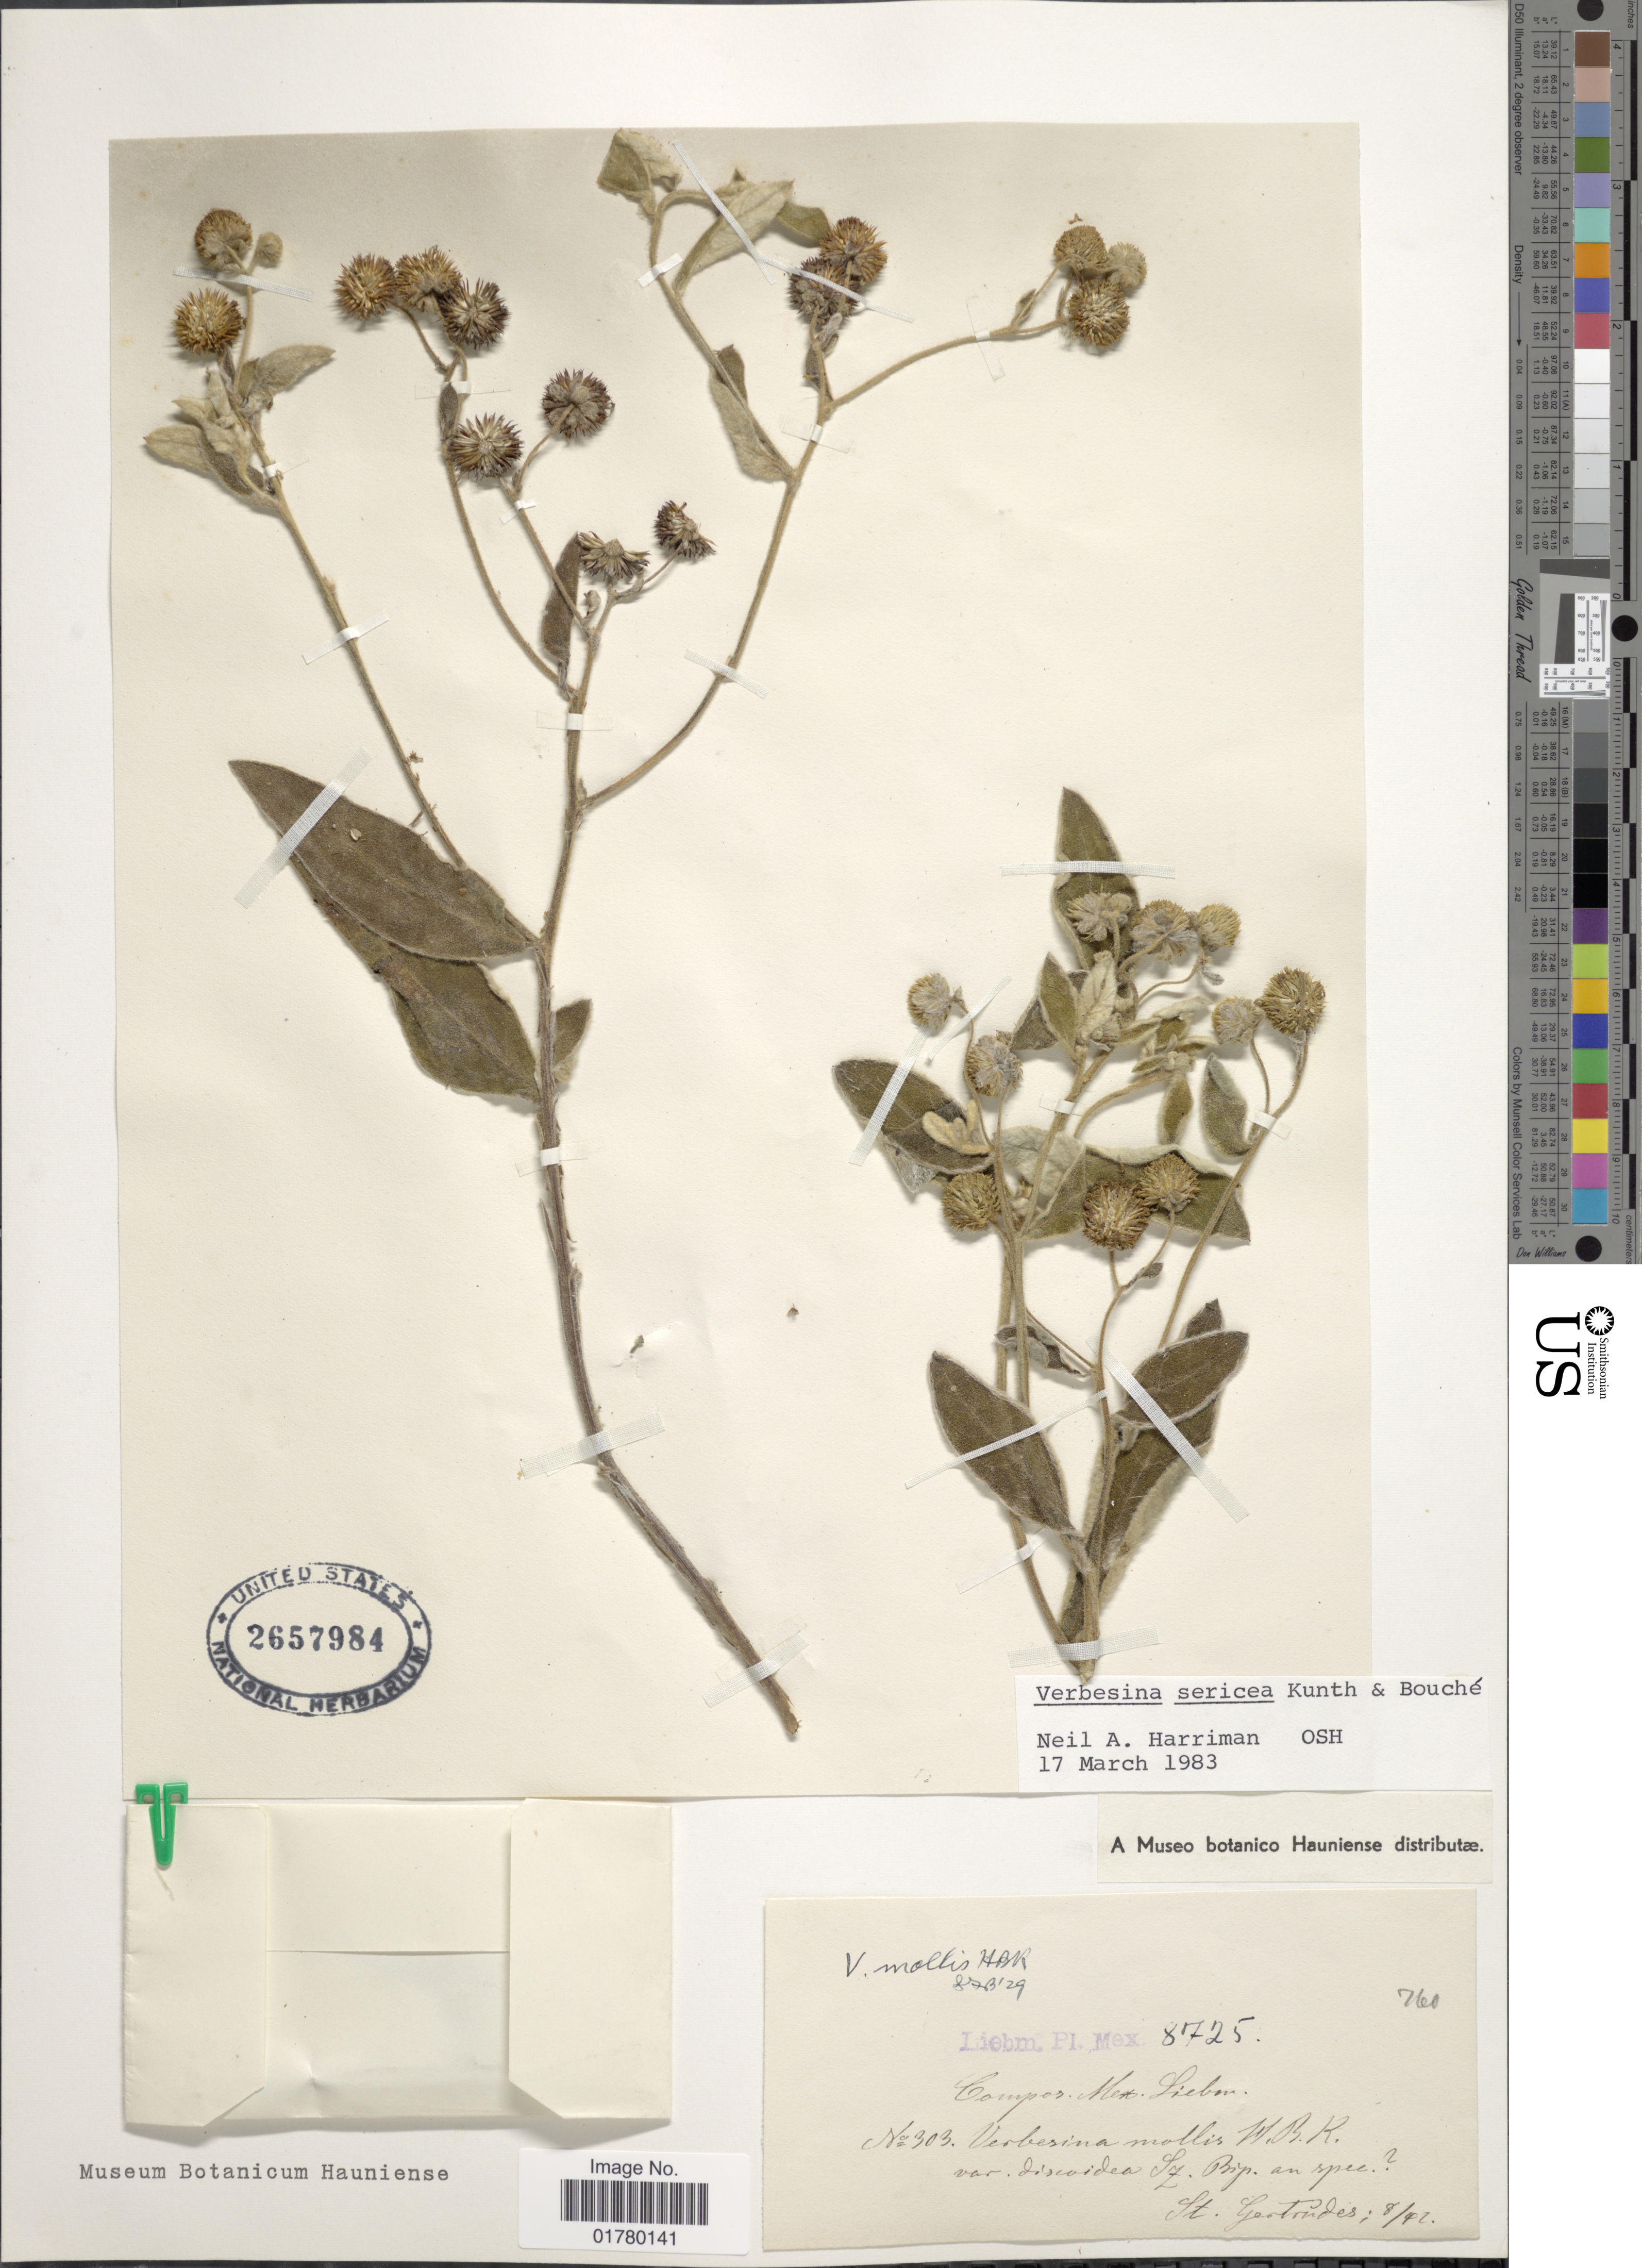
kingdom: Plantae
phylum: Tracheophyta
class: Magnoliopsida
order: Asterales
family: Asteraceae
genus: Verbesina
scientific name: Verbesina sericea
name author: Kunth & C.D. Bouché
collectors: M. Liberman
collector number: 8725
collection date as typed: Transcribed d/m/y: /8/42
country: Mexico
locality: St. Gertrudes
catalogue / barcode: US 2657984